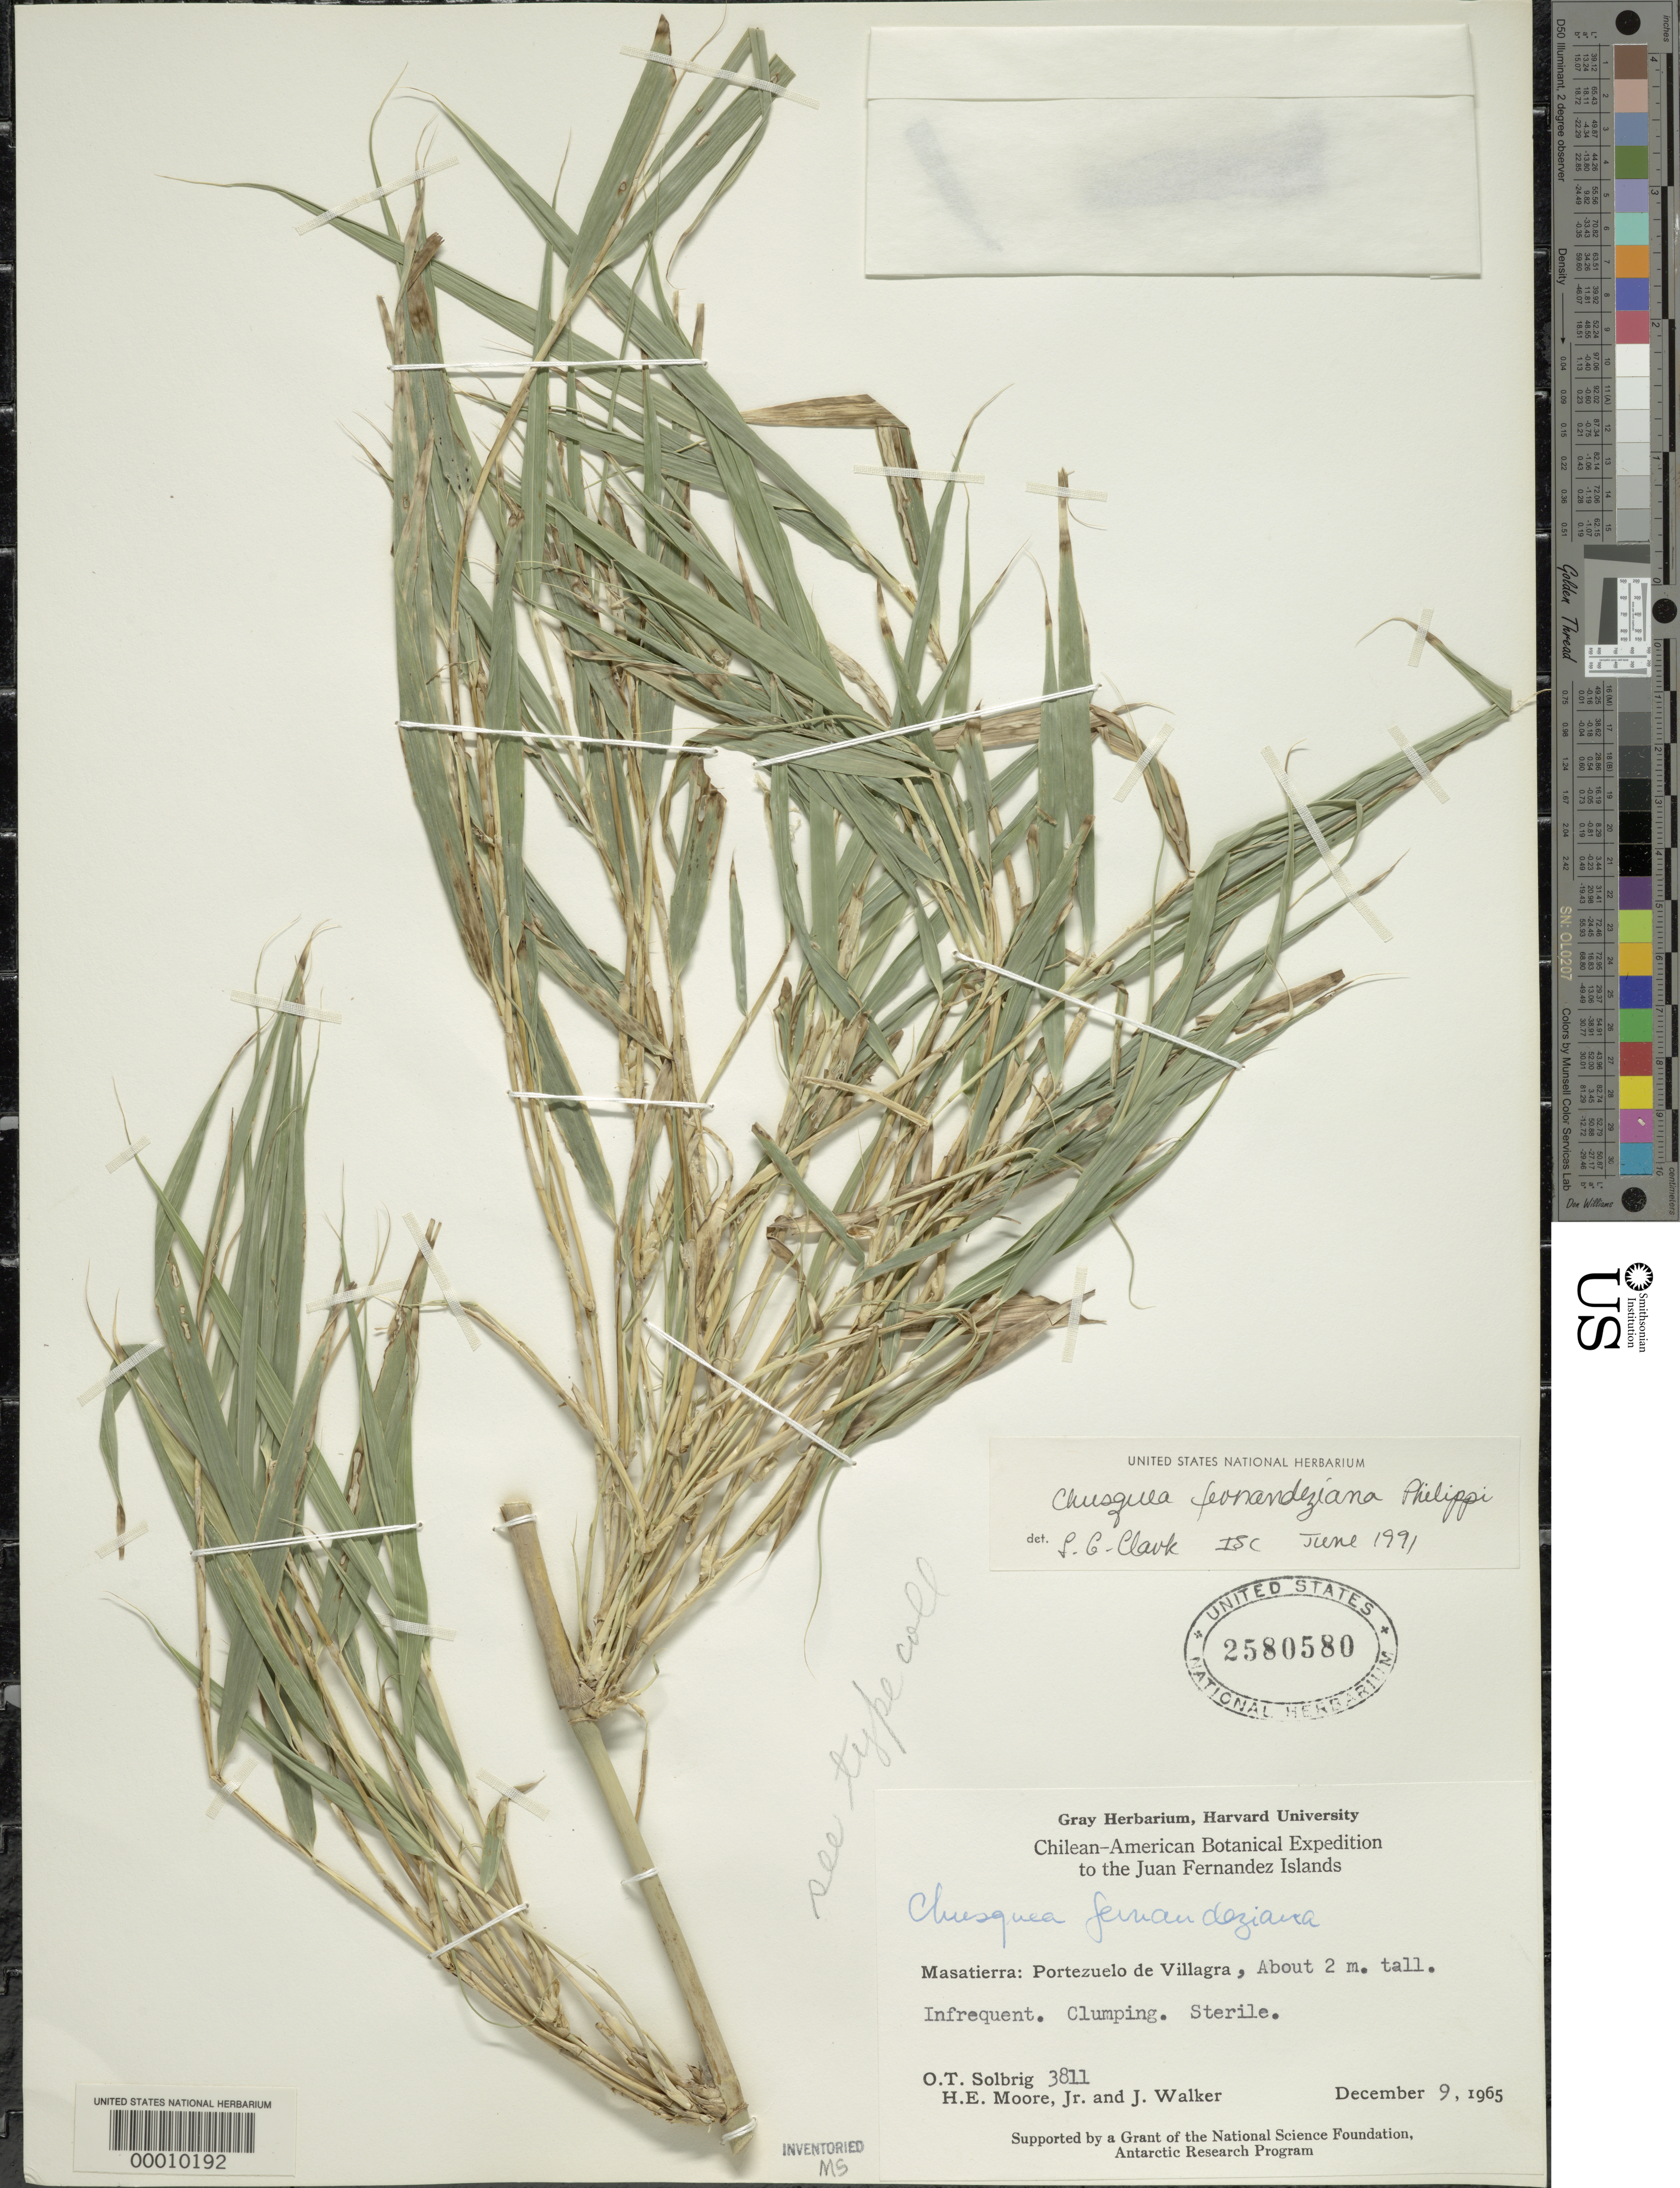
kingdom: Plantae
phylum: Tracheophyta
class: Liliopsida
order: Poales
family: Poaceae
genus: Chusquea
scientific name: Chusquea fernandeziana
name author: Phil.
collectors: O. T. Solbrig, H. E. Moore & J. Walker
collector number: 3811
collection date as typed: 09 Dec 1965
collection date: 1965-12-09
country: Chile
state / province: Valparaíso (V)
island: Isla Más a Tierra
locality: Portezuela al Villagra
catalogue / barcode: US 2580580